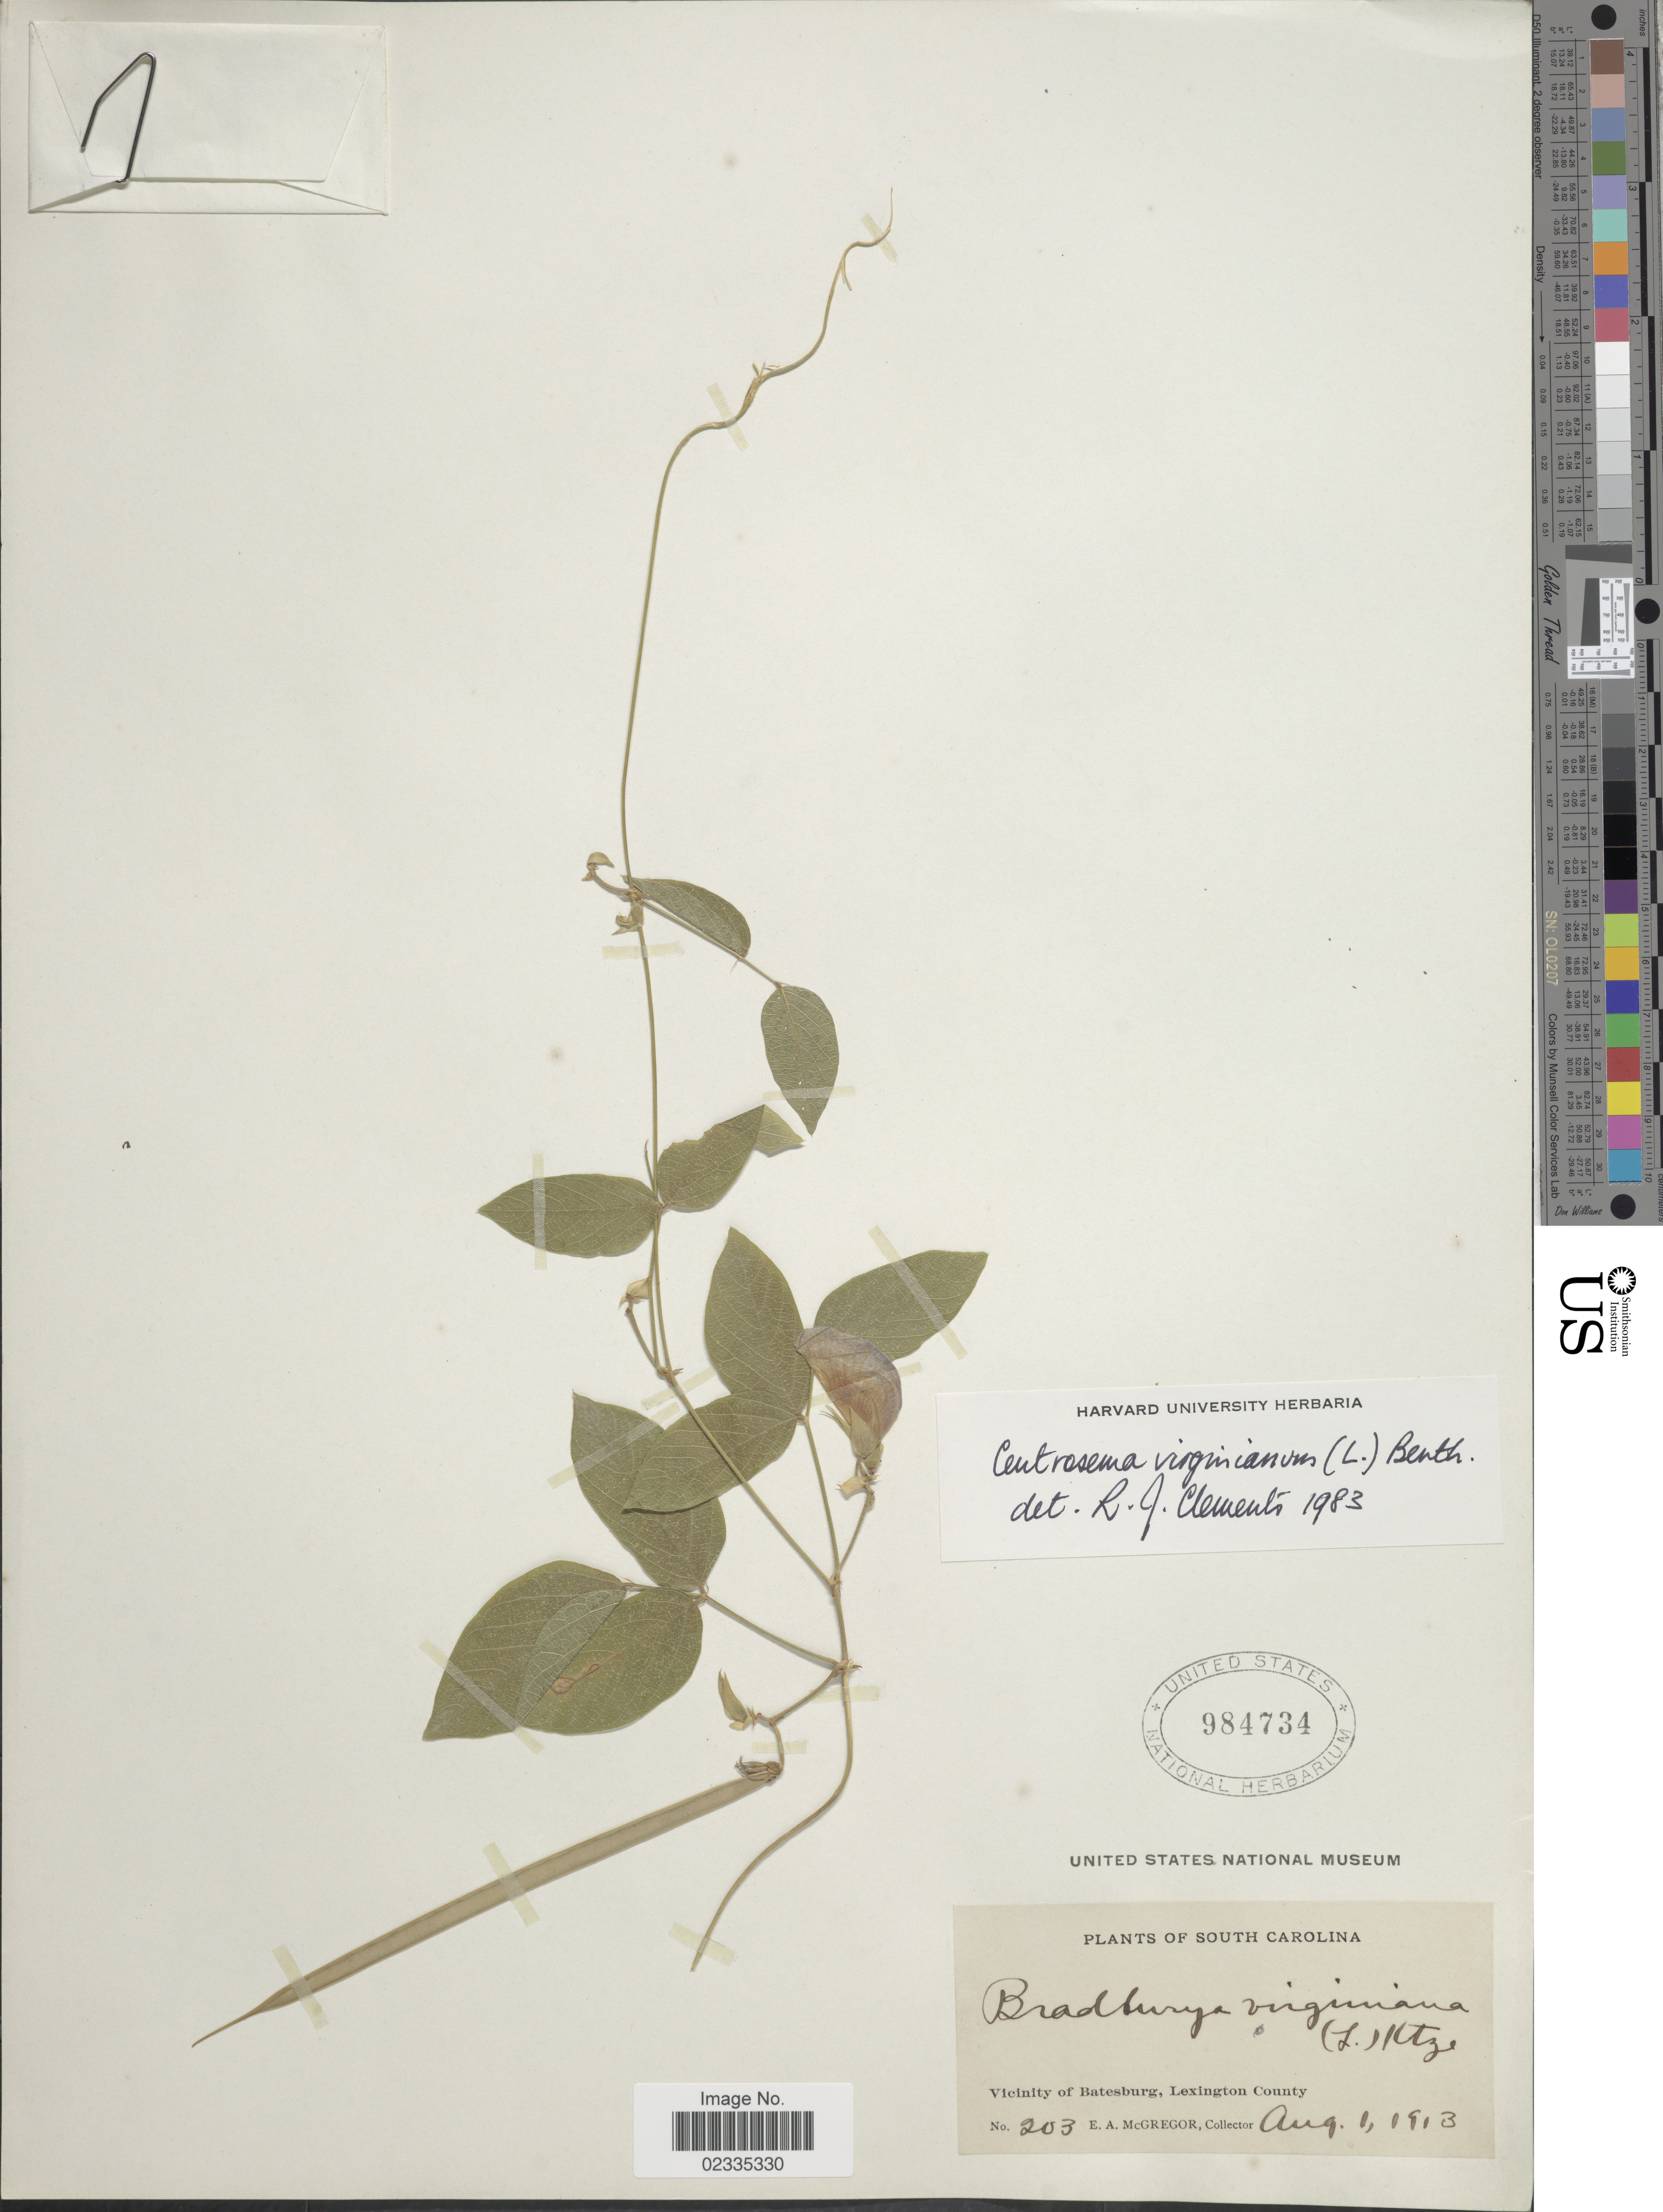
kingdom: Plantae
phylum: Tracheophyta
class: Magnoliopsida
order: Fabales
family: Fabaceae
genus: Centrosema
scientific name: Centrosema virginianum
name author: (L.) Benth.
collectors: E. A. McGregor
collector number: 203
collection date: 1913-08-01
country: United States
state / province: South Carolina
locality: Vicinity of Batesburg, Lextington County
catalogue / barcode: US 984734